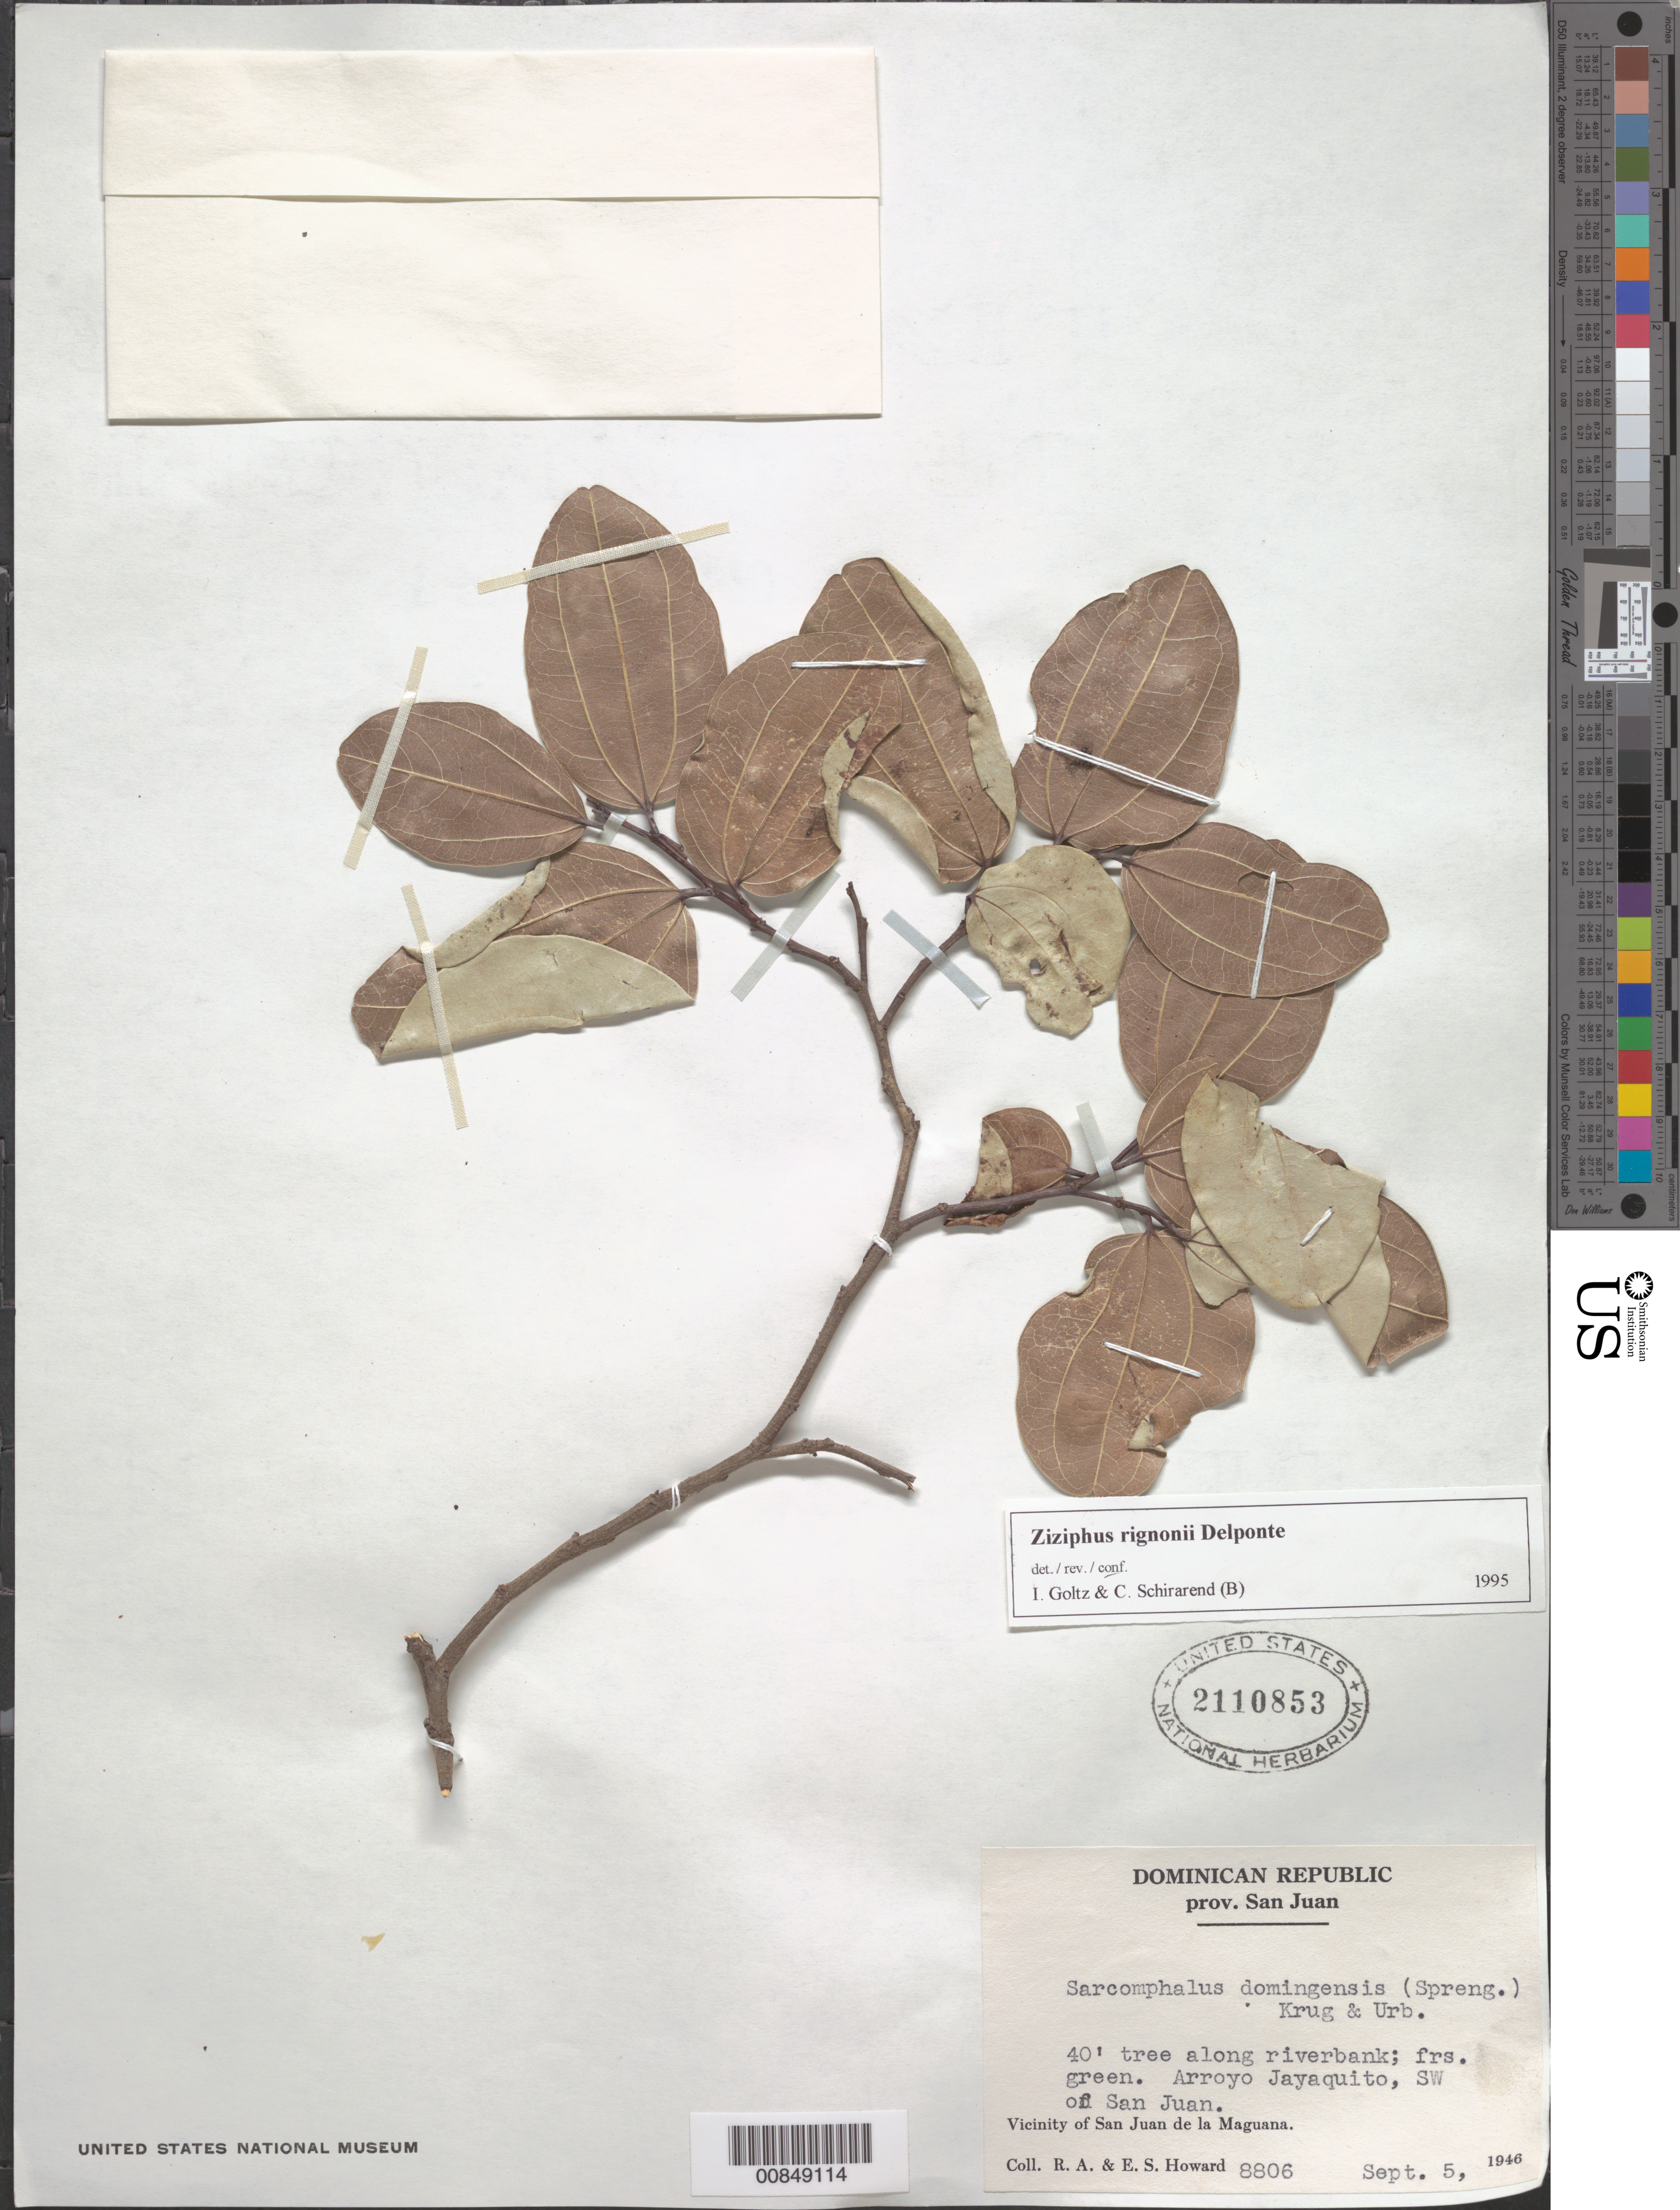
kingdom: Plantae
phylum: Tracheophyta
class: Magnoliopsida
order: Rosales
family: Rhamnaceae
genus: Sarcomphalus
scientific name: Sarcomphalus domingensis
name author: (Spreng.) Krug & Urb.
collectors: R. A. Howard & E. S. Howard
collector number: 8806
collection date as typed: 05 Sep 1946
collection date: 1946-09-05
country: Dominican Republic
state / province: San Juan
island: Hispaniola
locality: Vicinity of San Juan de la Maguana, Arroyo Jayaquito, SW of San Juan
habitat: Along river bank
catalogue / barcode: US 2110853